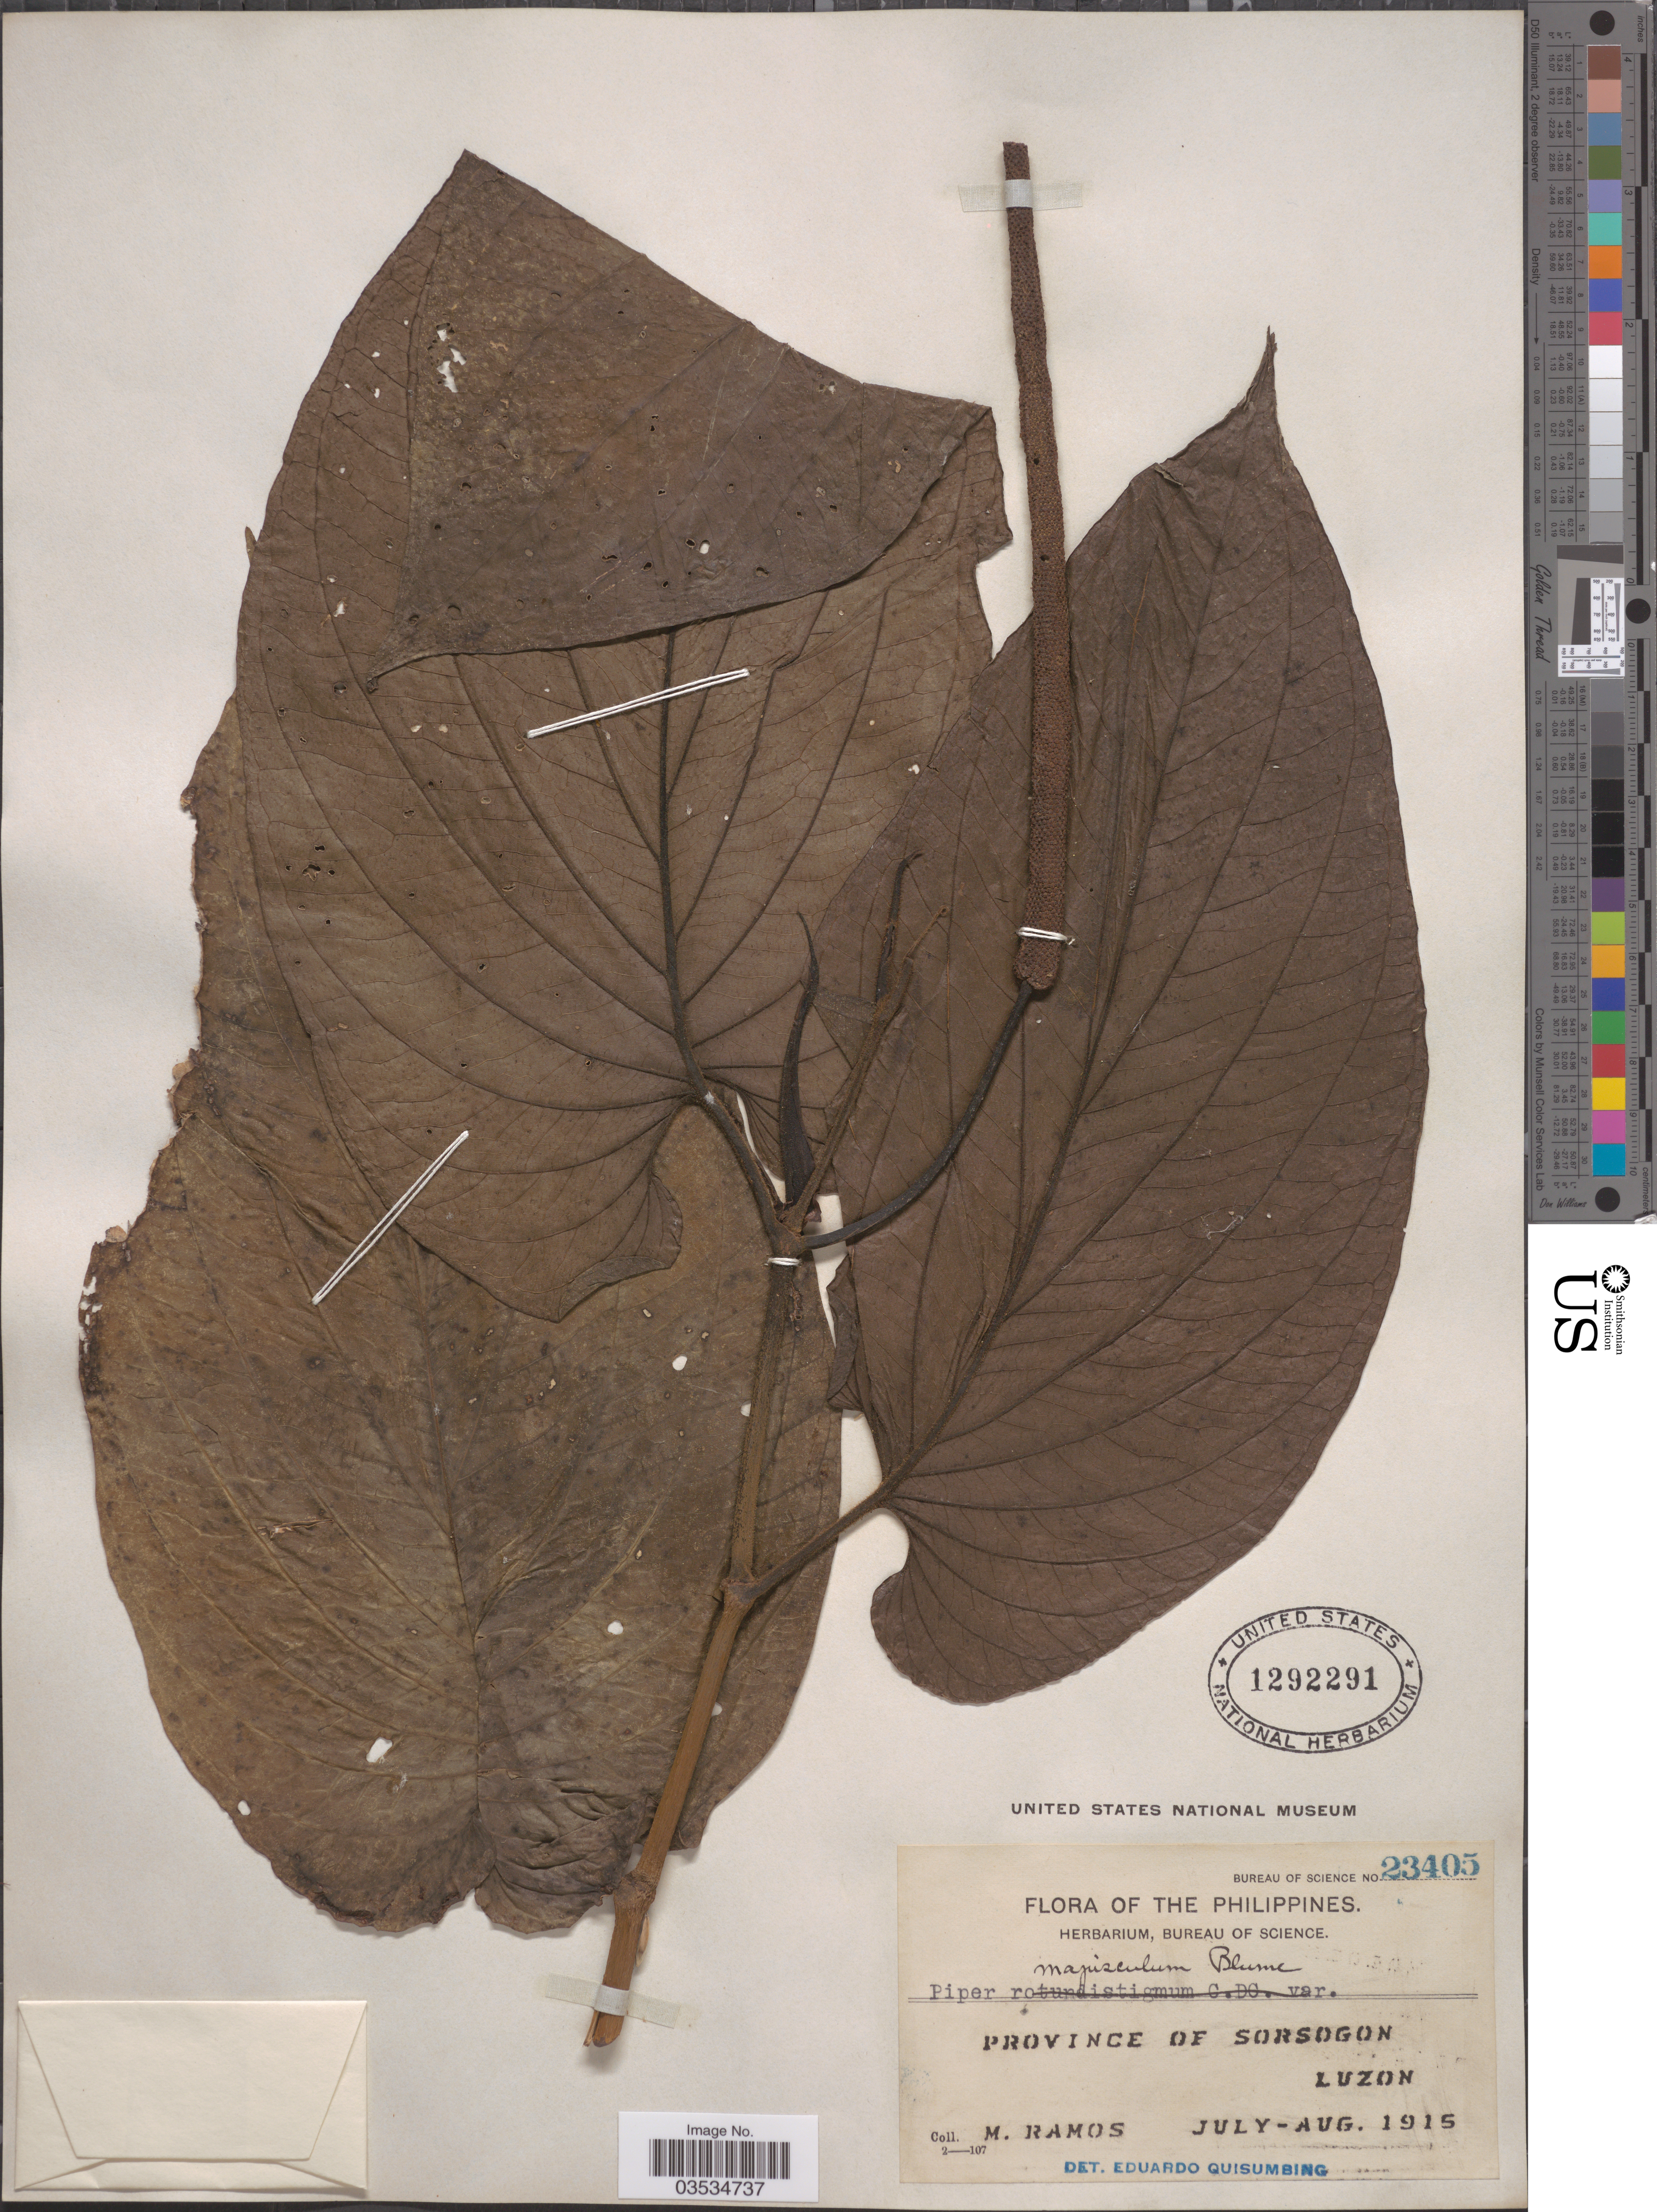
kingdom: Plantae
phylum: Tracheophyta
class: Magnoliopsida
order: Piperales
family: Piperaceae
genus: Piper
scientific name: Piper majusculum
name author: Blume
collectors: M. Ramos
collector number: Bureau of Science 23405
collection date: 1915-07/1915-08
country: Philippines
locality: Province of Sorsogon, Luzon.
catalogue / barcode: US 1292291